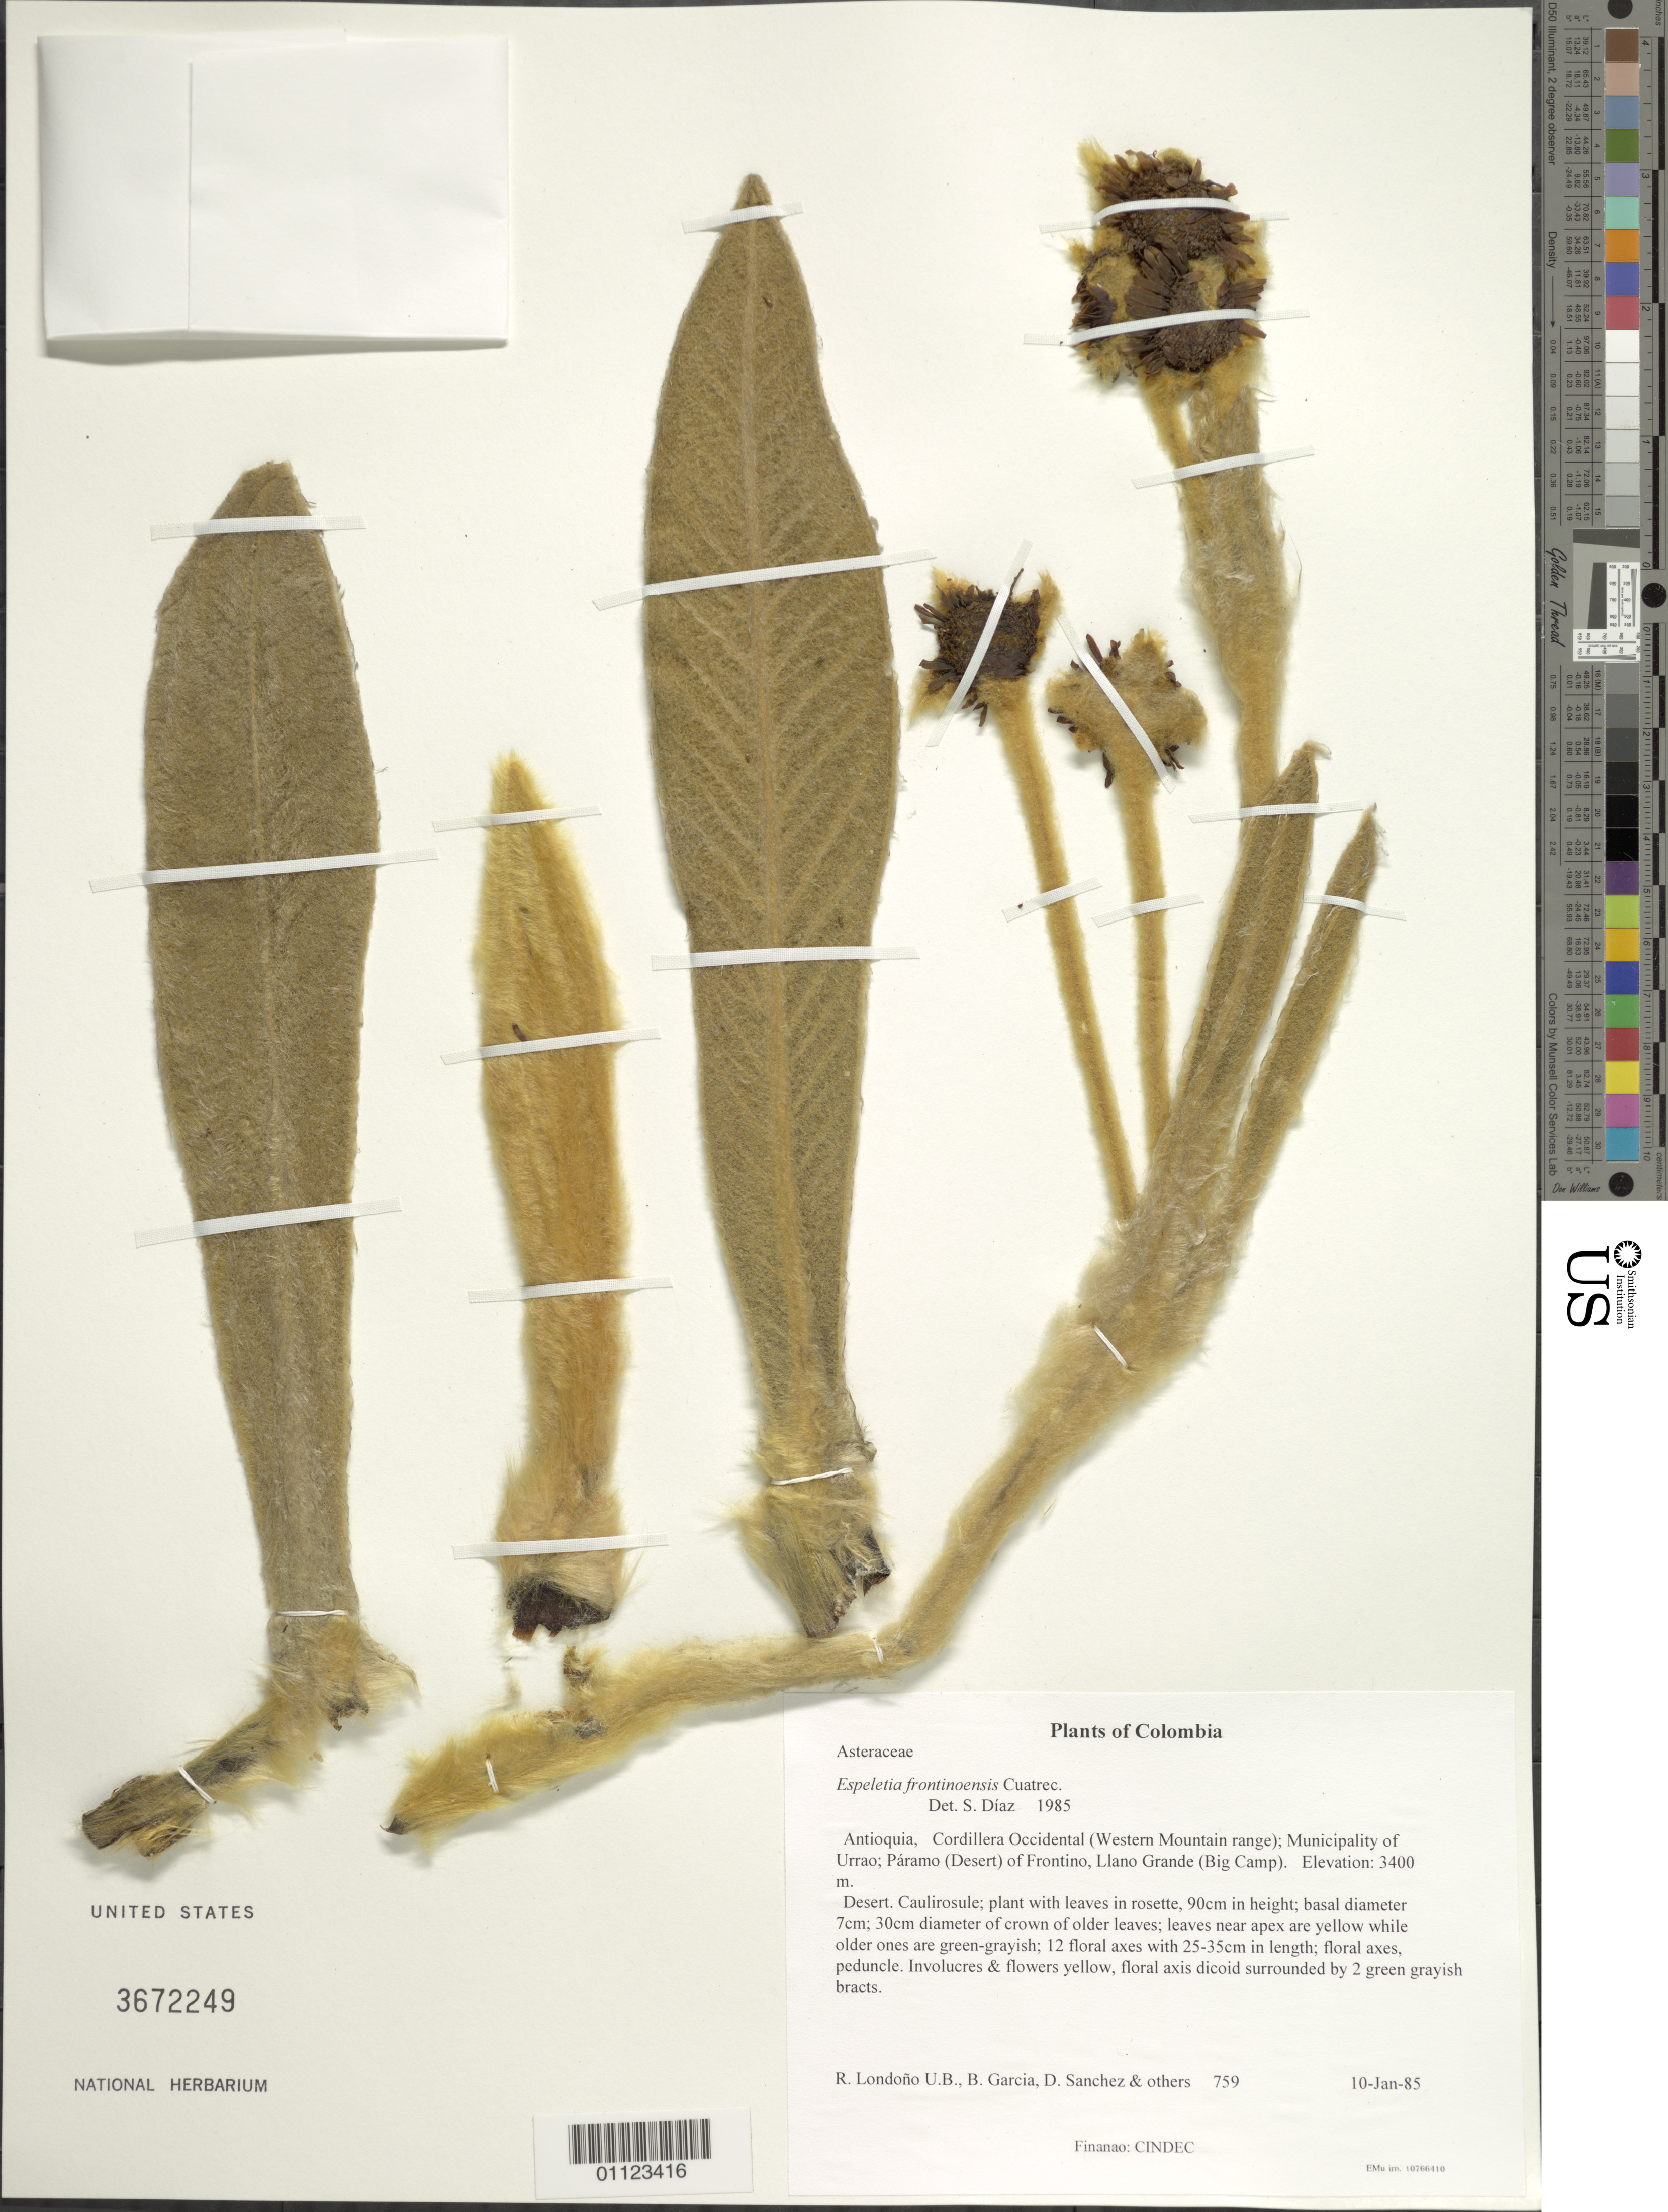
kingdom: Plantae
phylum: Tracheophyta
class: Magnoliopsida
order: Asterales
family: Asteraceae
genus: Espeletia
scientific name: Espeletia frontinoensis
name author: Cuatrec.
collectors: R. Londono U.B. et al.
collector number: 759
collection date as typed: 10-Jan-85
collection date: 1985-01-10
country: Colombia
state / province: Antioquia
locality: Cordillera Occidental (Western Mountain range); Municipality of Urrao; Páramo (Desert) of Frontino, Llano Grande (Big Camp)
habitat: Paramo.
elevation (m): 3400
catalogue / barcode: US 3672249